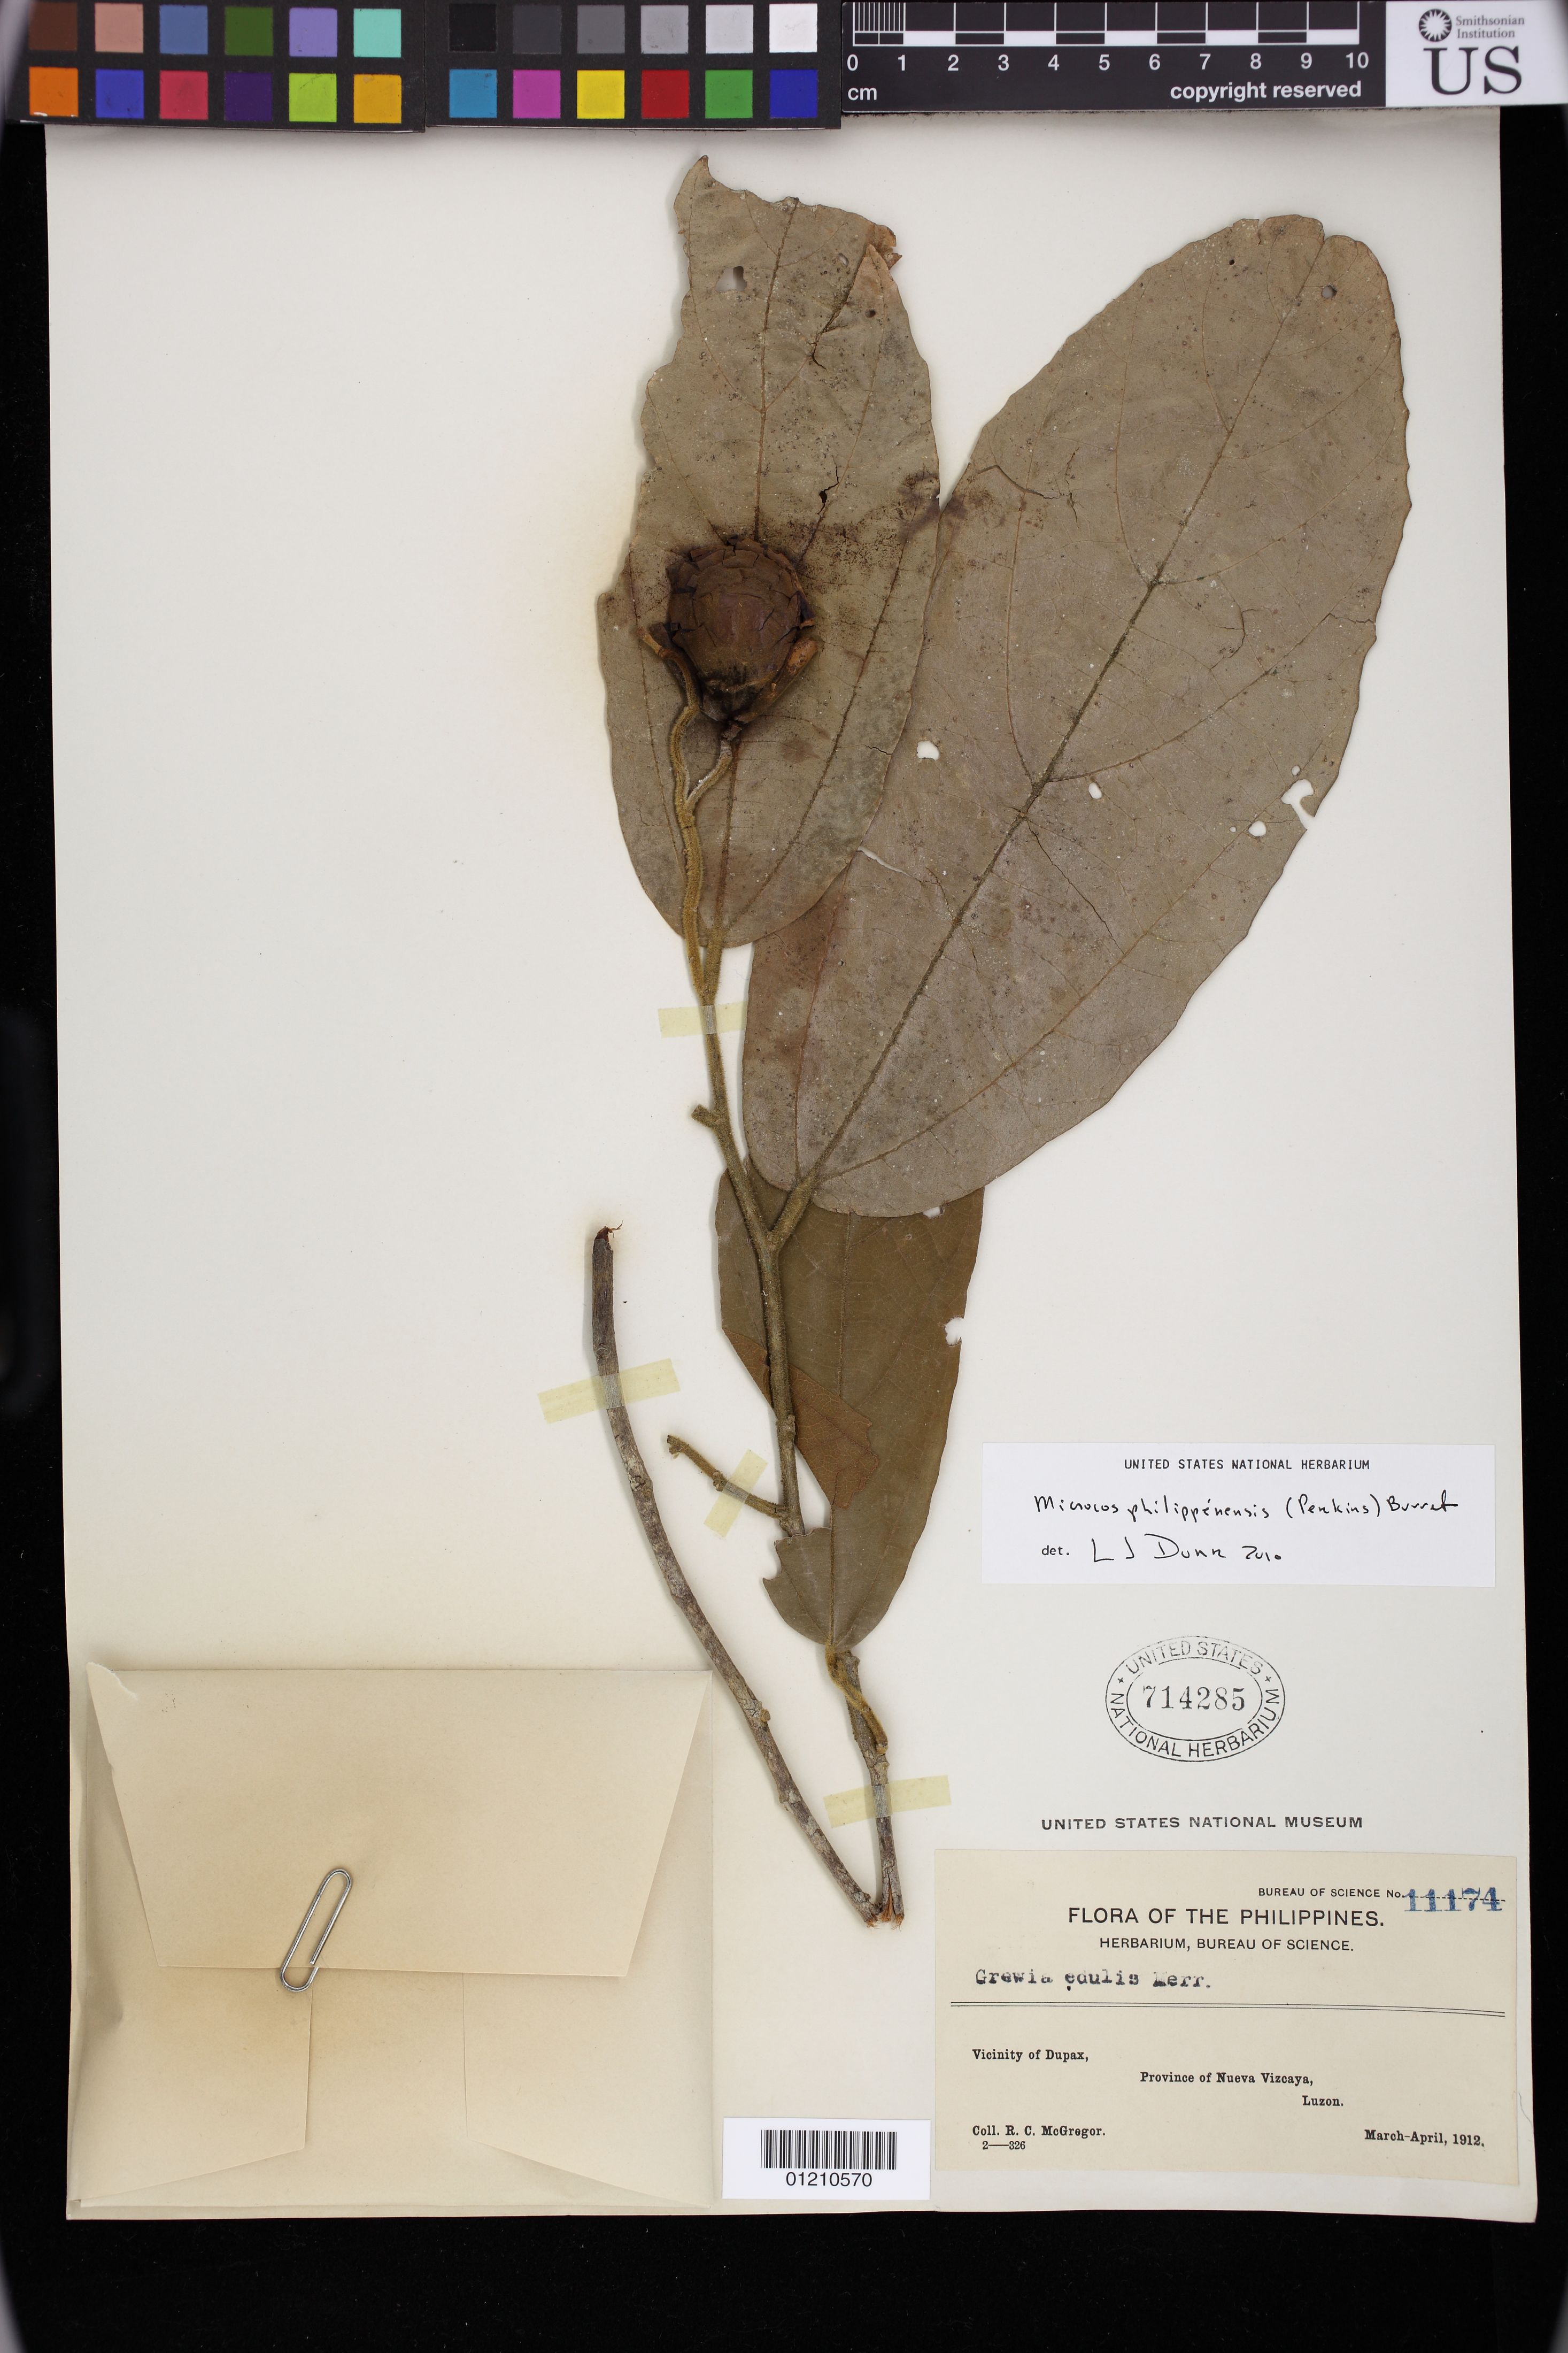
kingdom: Plantae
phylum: Tracheophyta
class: Magnoliopsida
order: Malvales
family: Malvaceae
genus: Microcos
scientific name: Microcos philippinensis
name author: Burret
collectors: R. C. McGregor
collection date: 1912-03/1912-04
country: Philippines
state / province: Cagayan Valley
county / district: Nueva Vizcaya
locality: Vicinity of Dupax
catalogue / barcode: US 714285